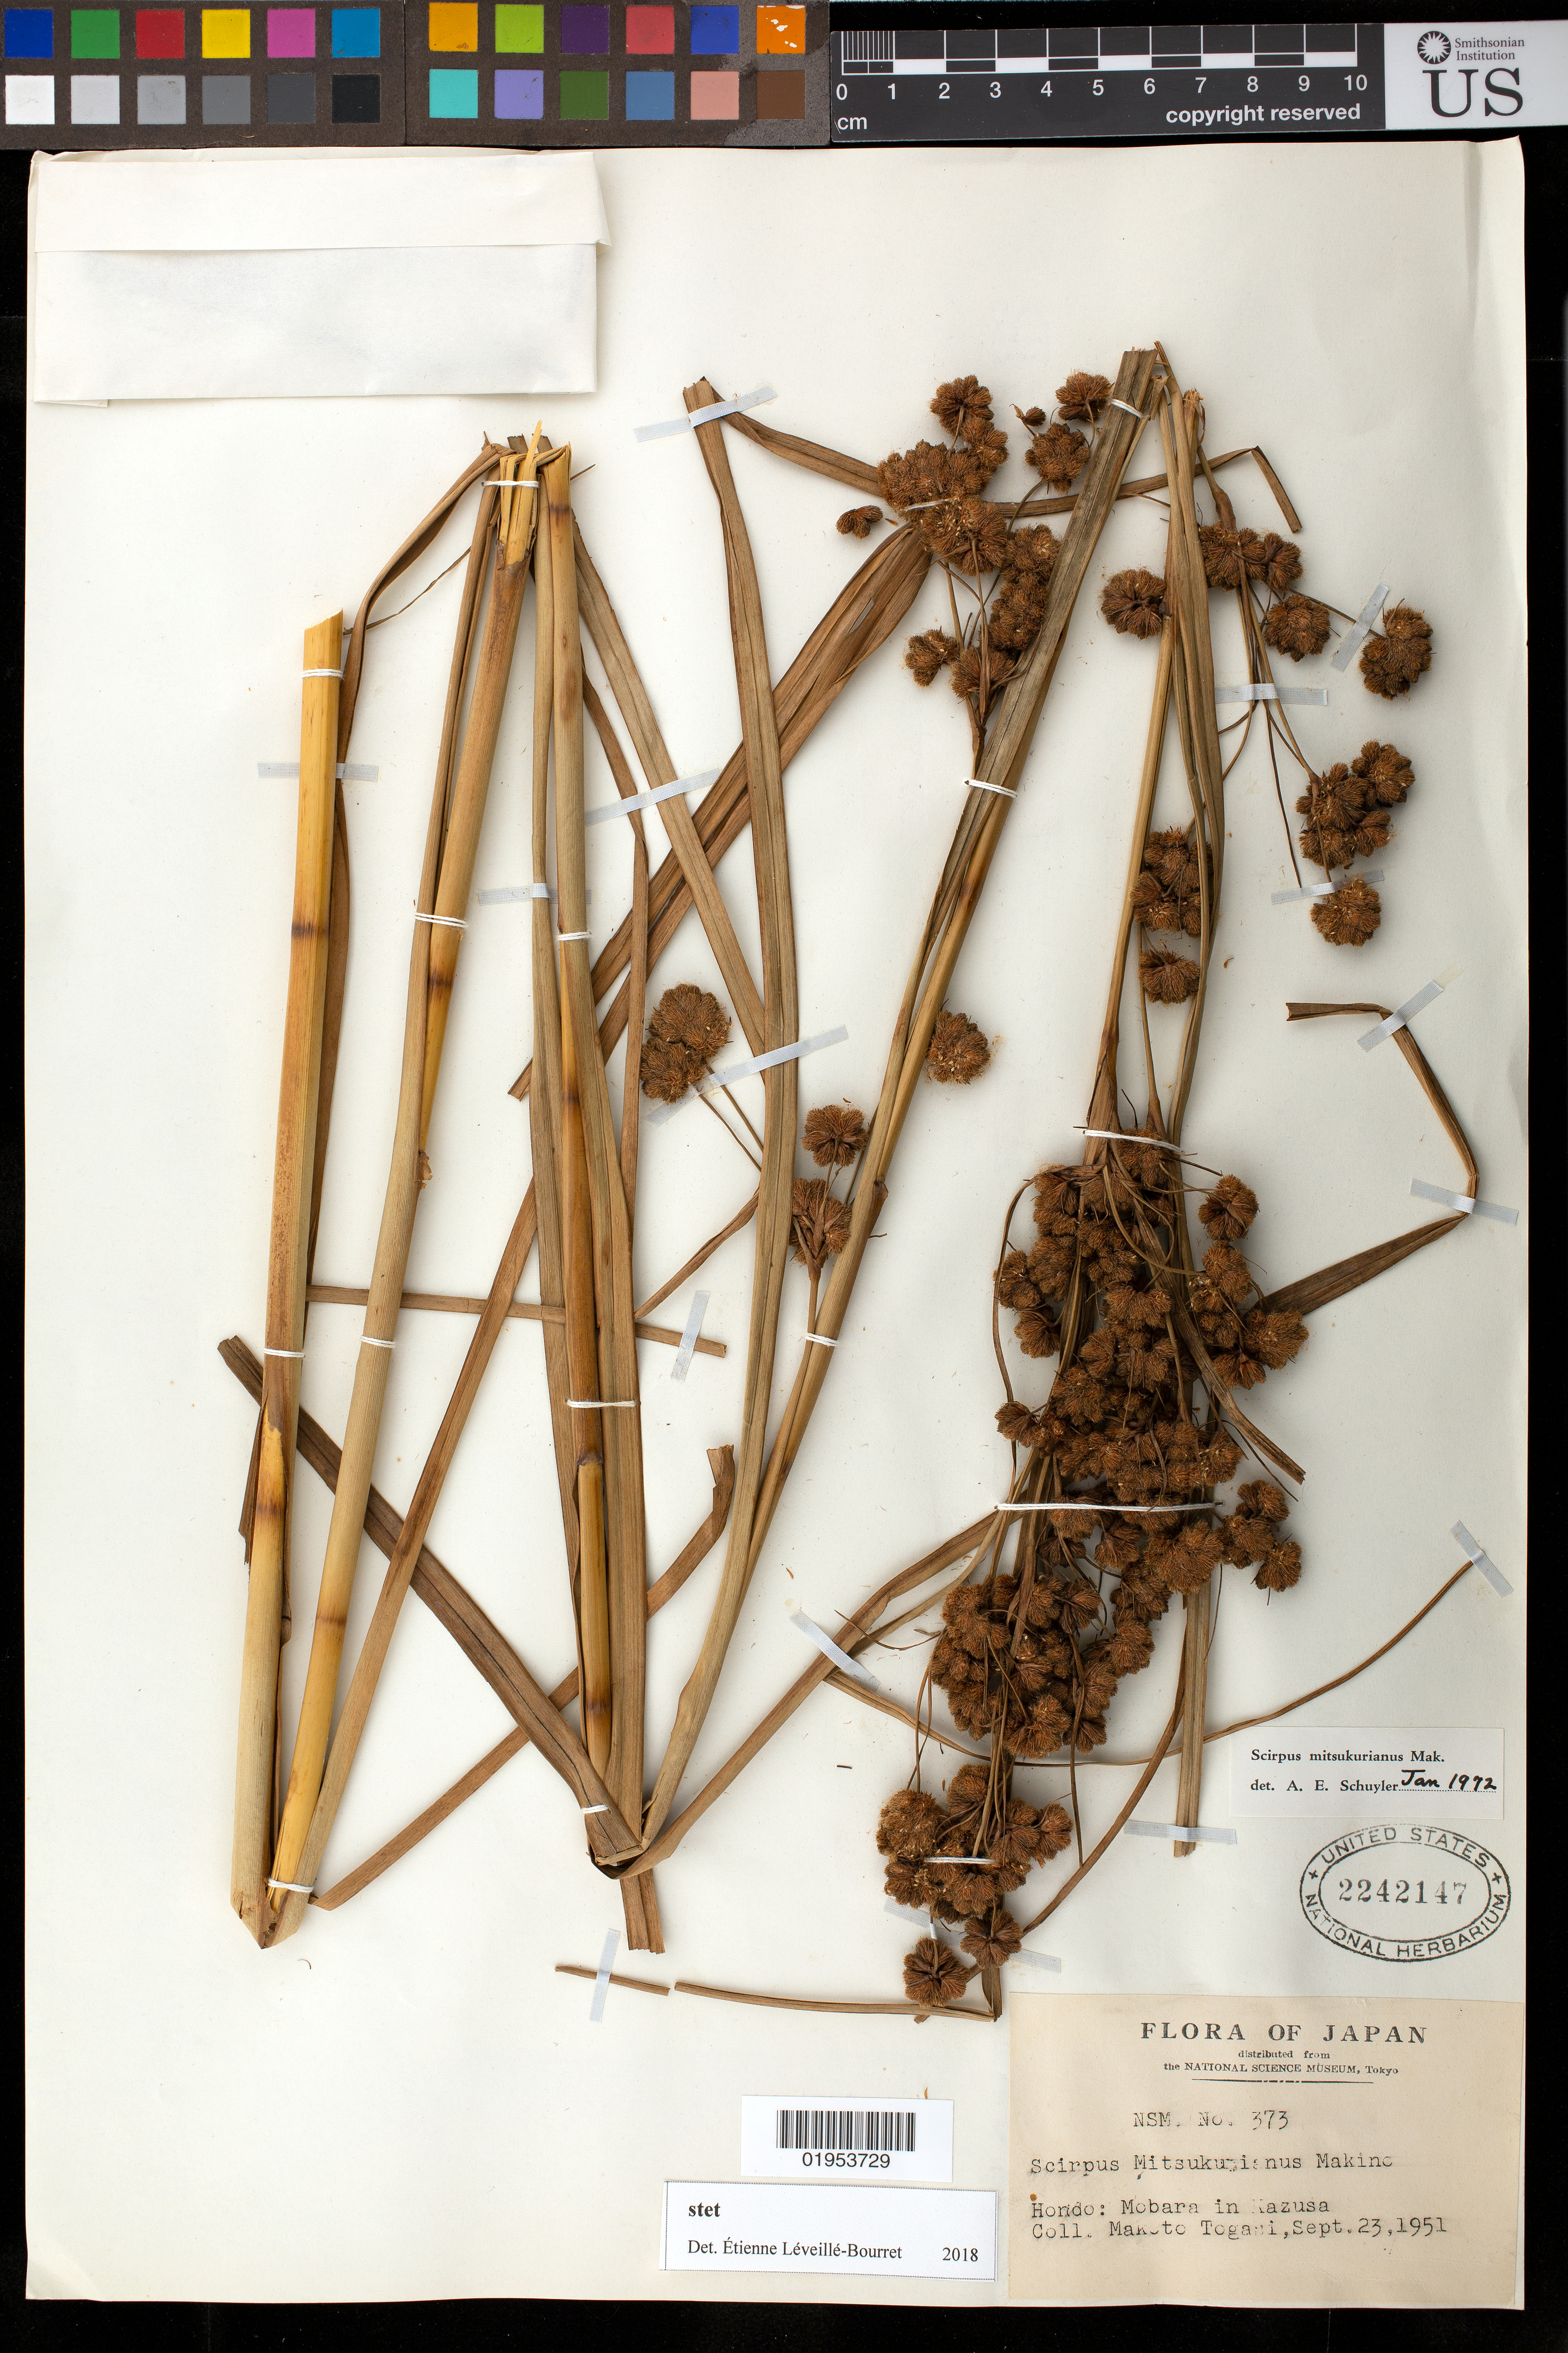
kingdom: Plantae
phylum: Tracheophyta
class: Liliopsida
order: Poales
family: Cyperaceae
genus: Scirpus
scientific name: Scirpus mitsukurianus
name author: Makino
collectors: M. Togasi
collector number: Natl. Sci. Mus. # 373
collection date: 1951-09-23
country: Japan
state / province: Tiba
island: Honshu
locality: Mobara in Kazusa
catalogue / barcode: US 2242147